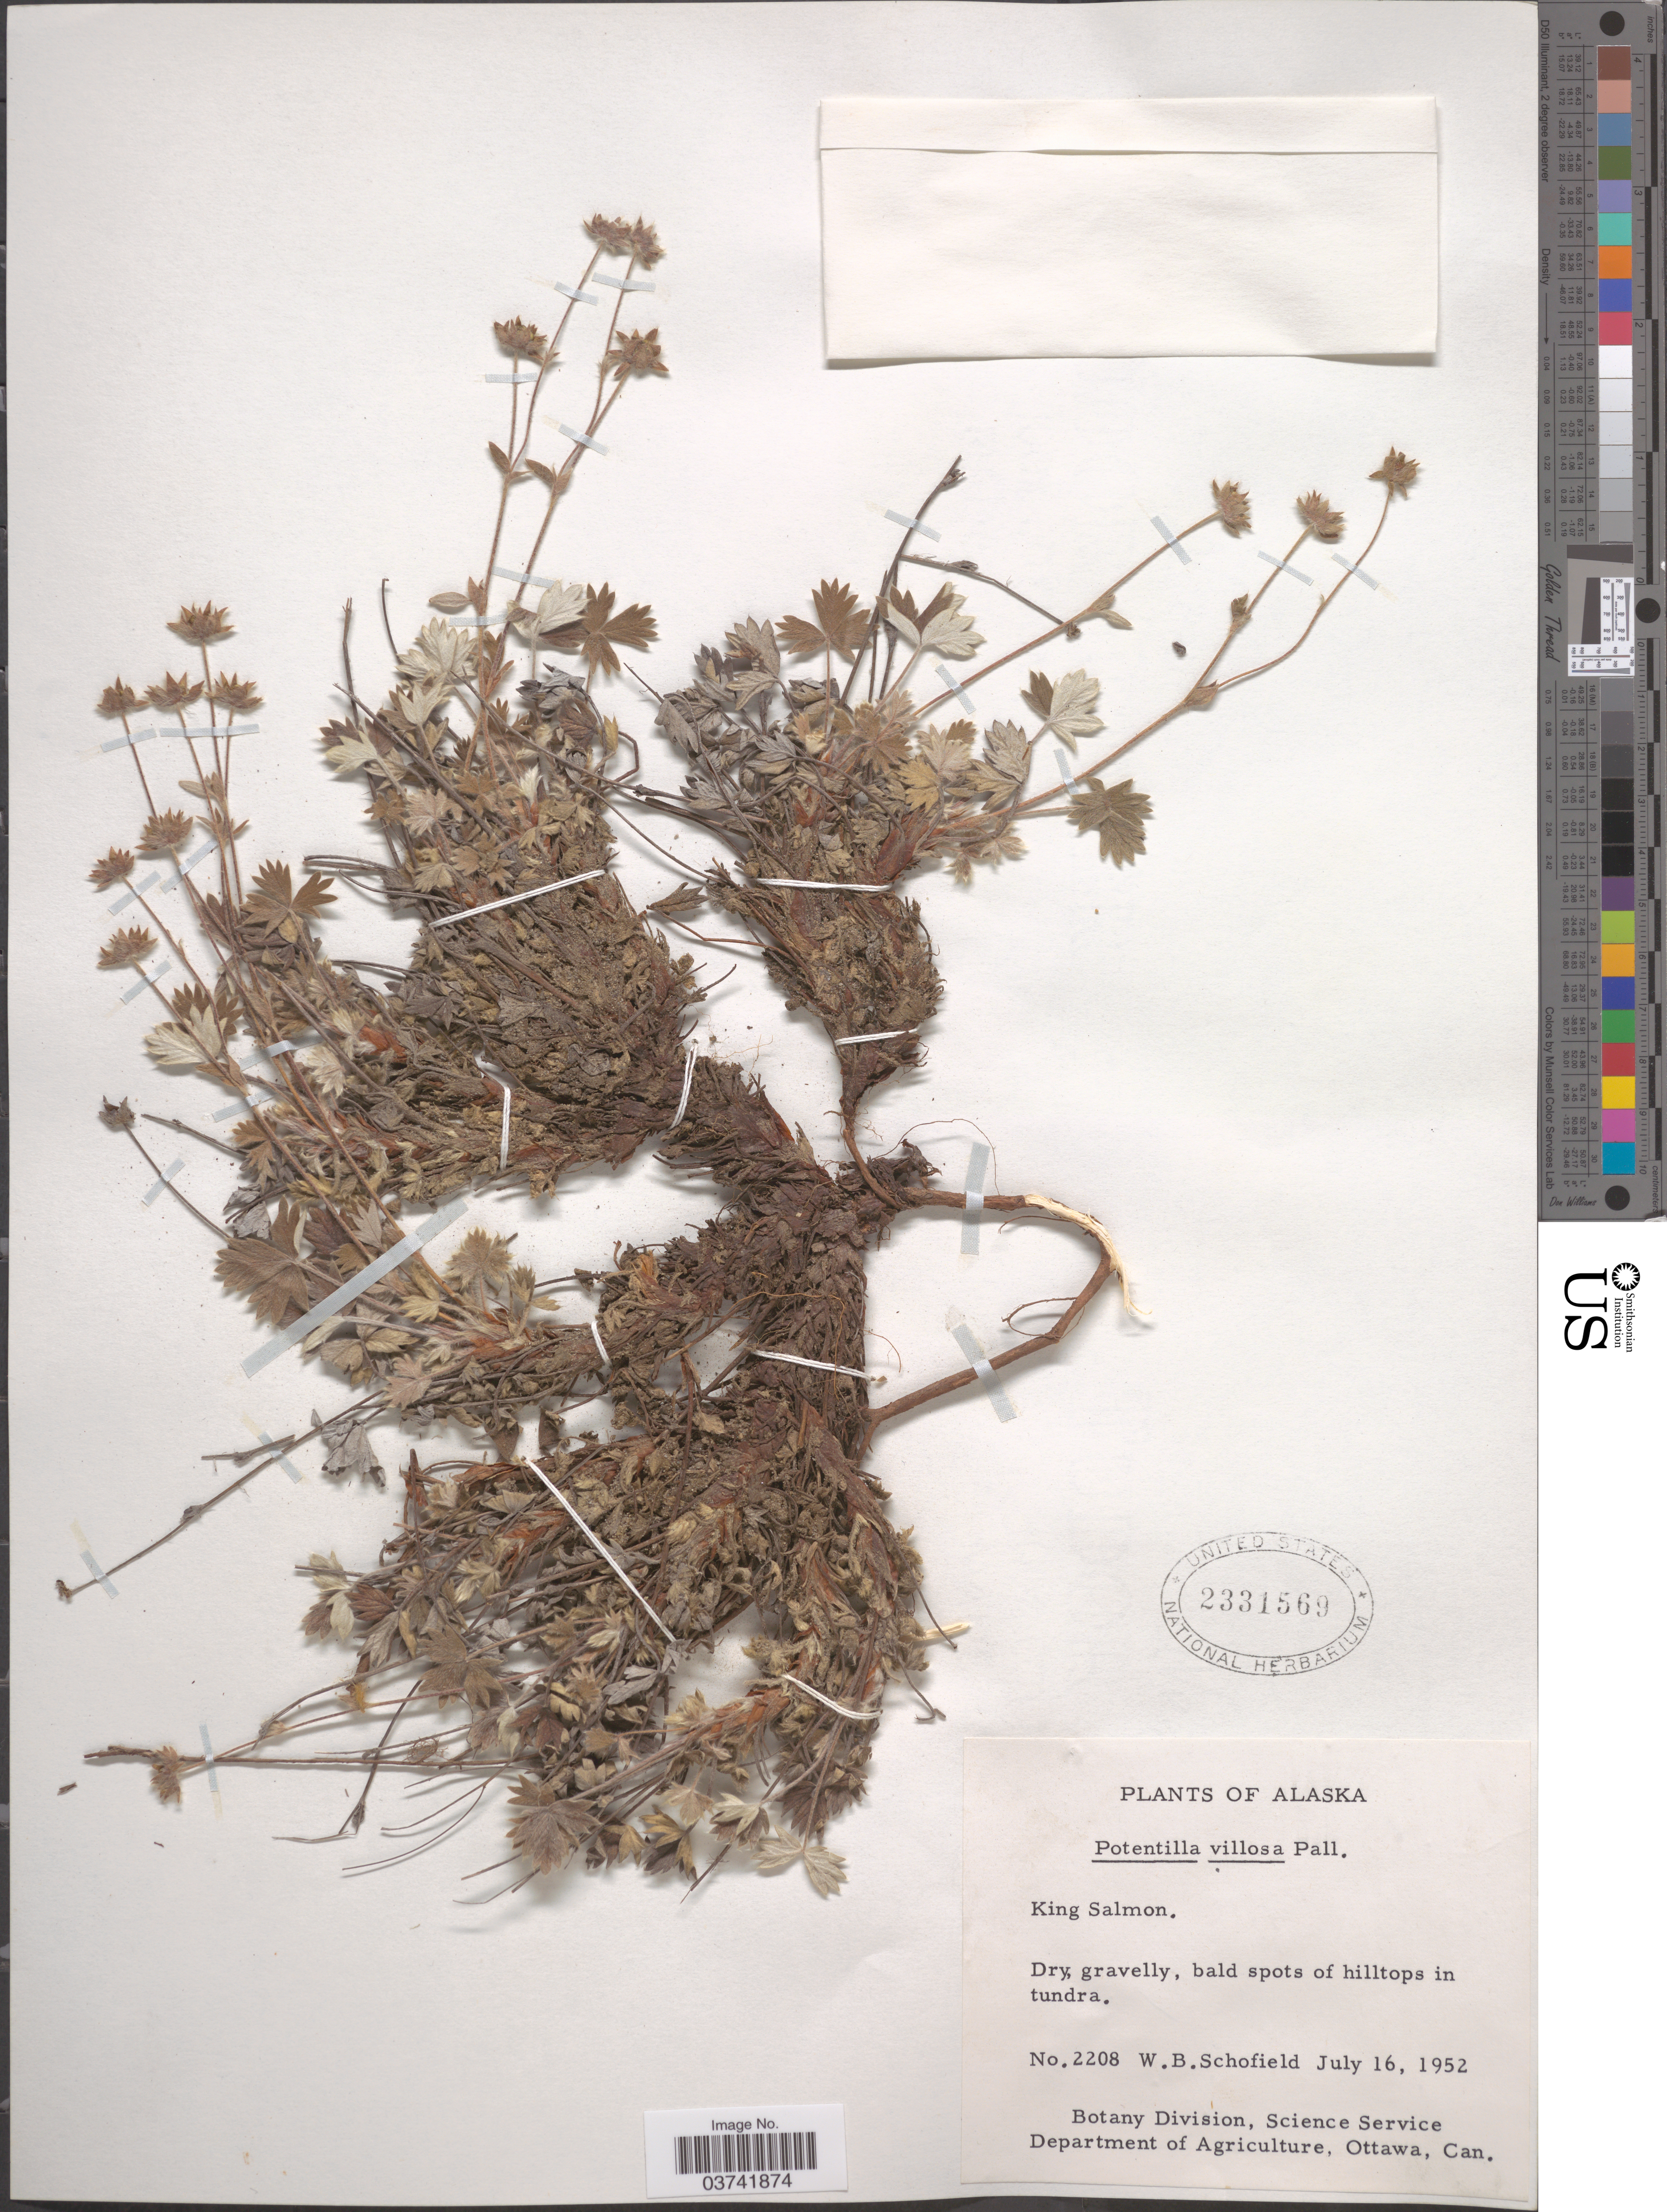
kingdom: Plantae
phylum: Tracheophyta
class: Magnoliopsida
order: Rosales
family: Rosaceae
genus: Potentilla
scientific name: Potentilla villosa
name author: Pall. ex Pursh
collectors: W. Schofield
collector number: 2208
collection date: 1952-07-16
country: United States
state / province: Alaska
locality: King Salmon.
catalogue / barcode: US 2331569